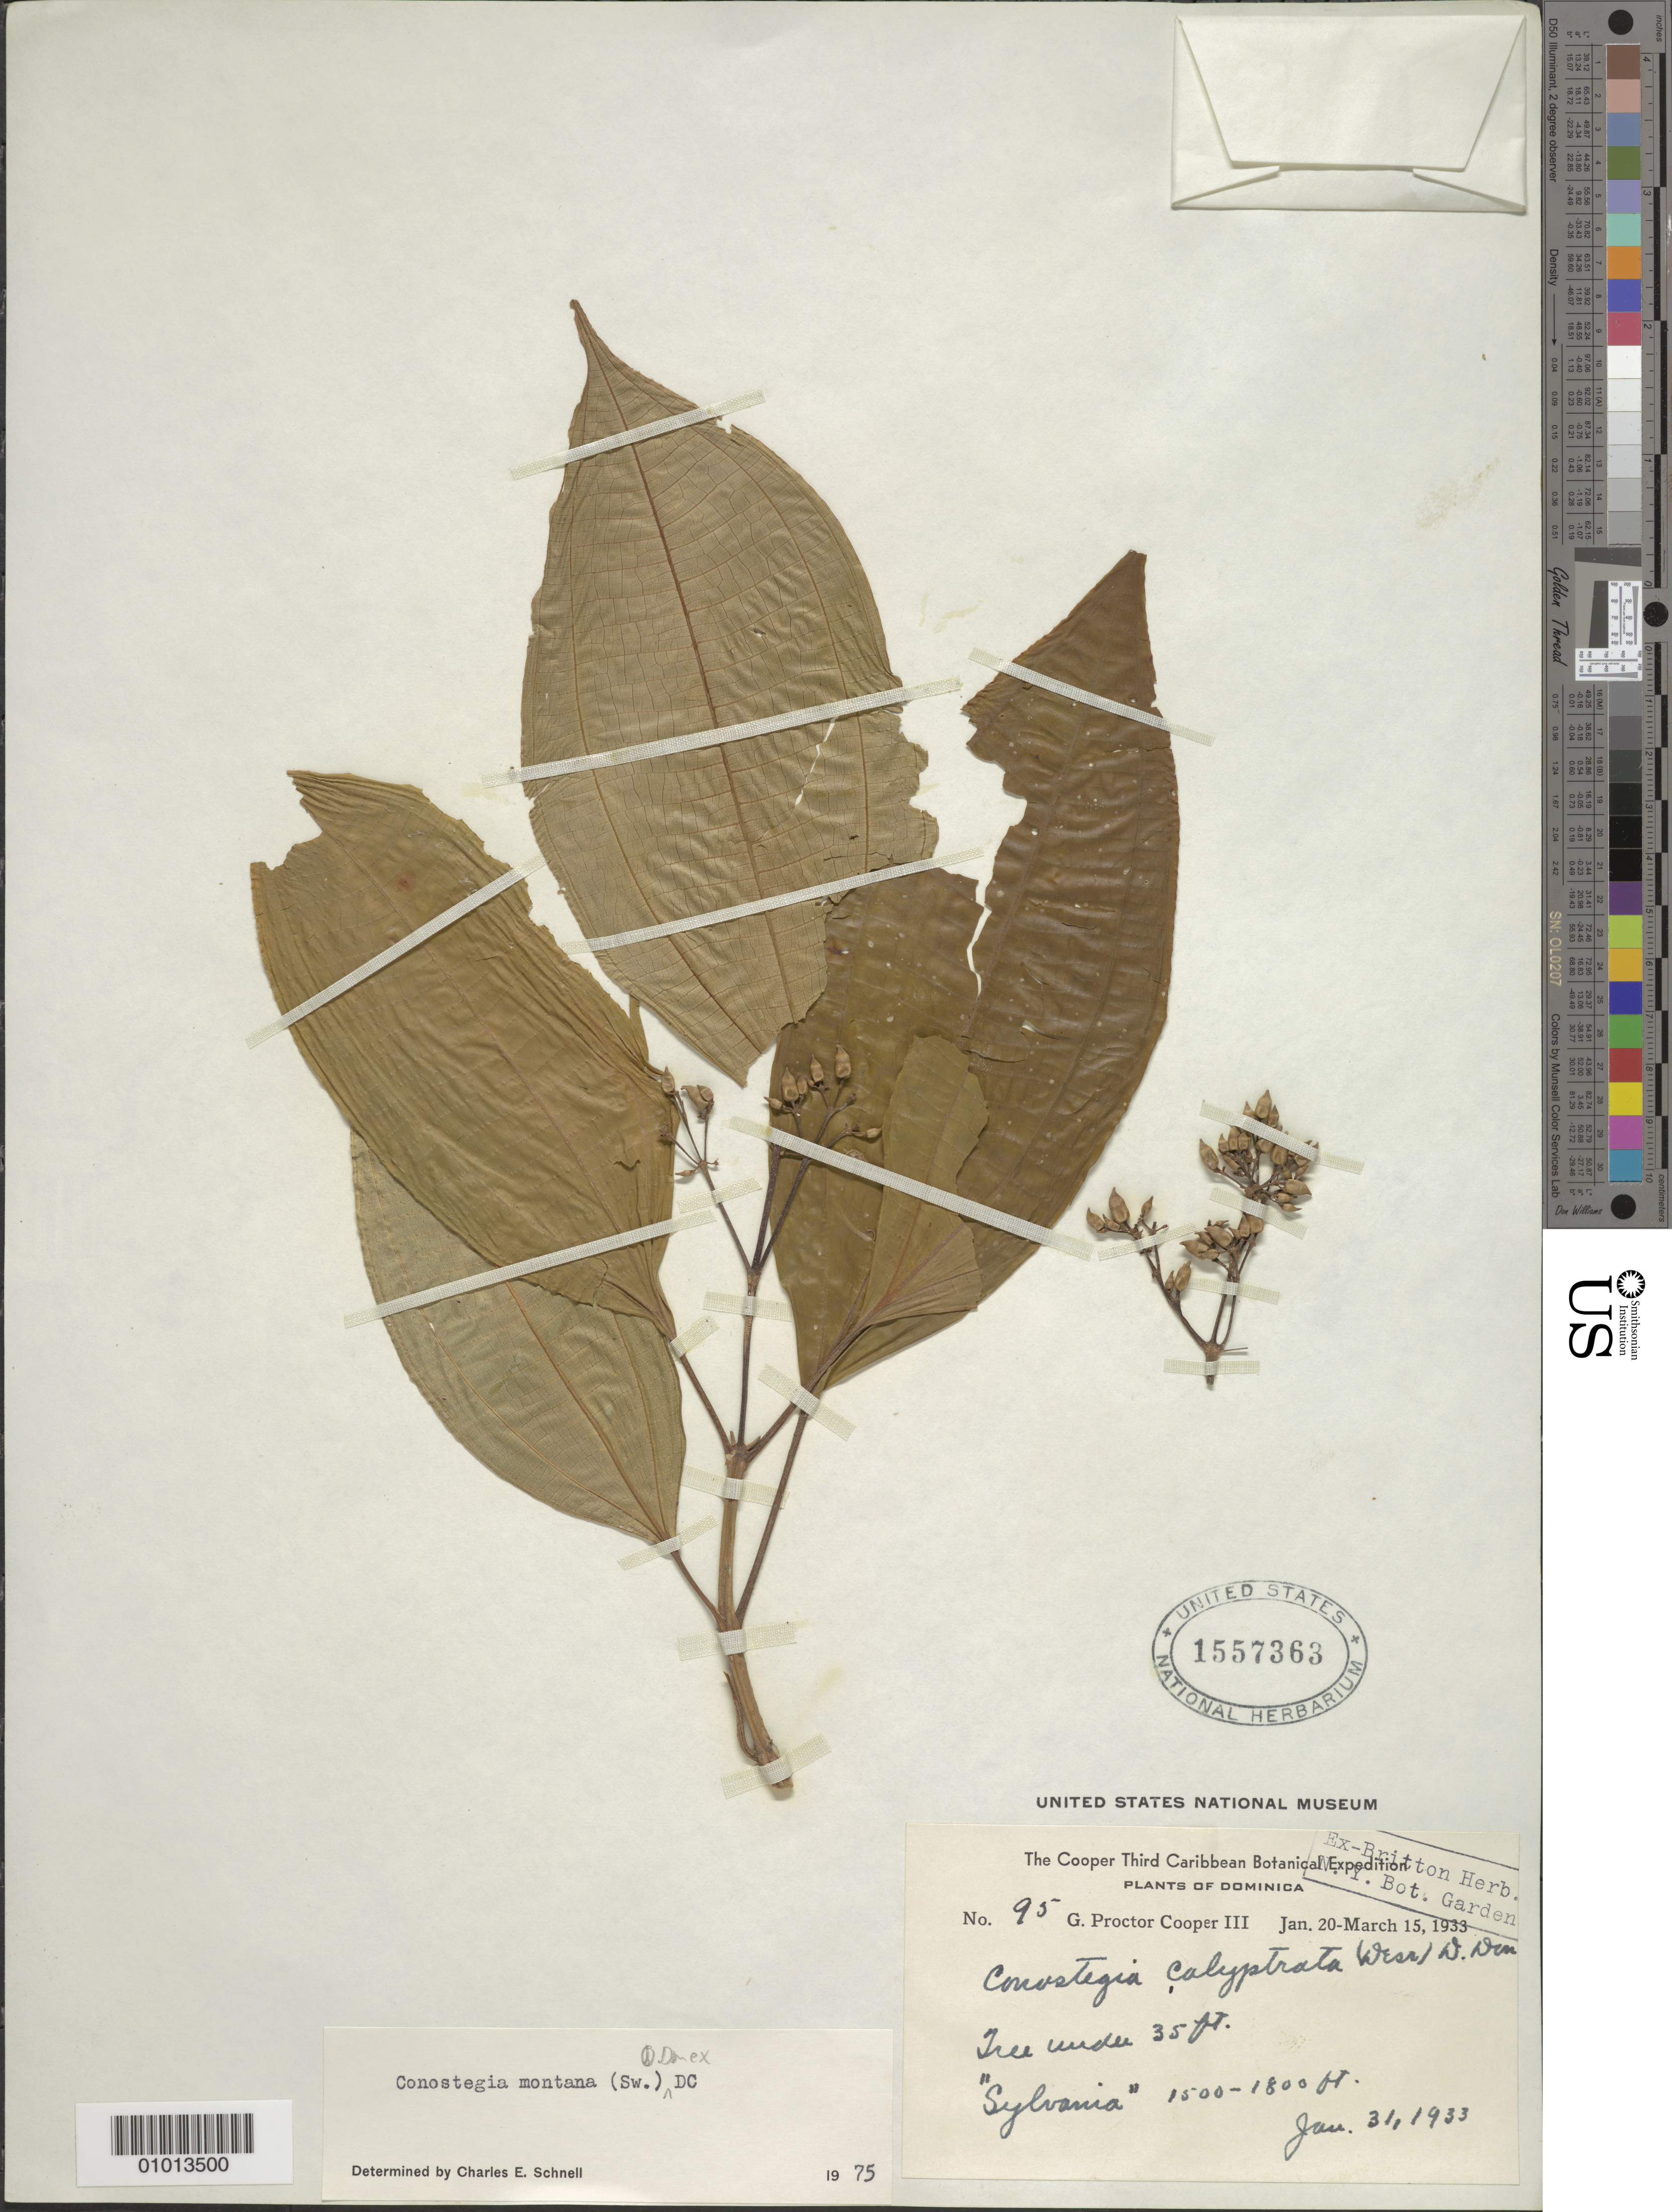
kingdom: Plantae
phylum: Tracheophyta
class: Magnoliopsida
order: Myrtales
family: Melastomataceae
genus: Conostegia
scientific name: Conostegia montana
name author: (Sw.) D. Don ex DC.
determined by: Schnell, C. E.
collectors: G. Cooper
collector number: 95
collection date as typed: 31 Jan 1933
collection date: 1933-01-31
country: Dominica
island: Dominica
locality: Sylvania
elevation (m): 457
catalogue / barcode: US 1557363